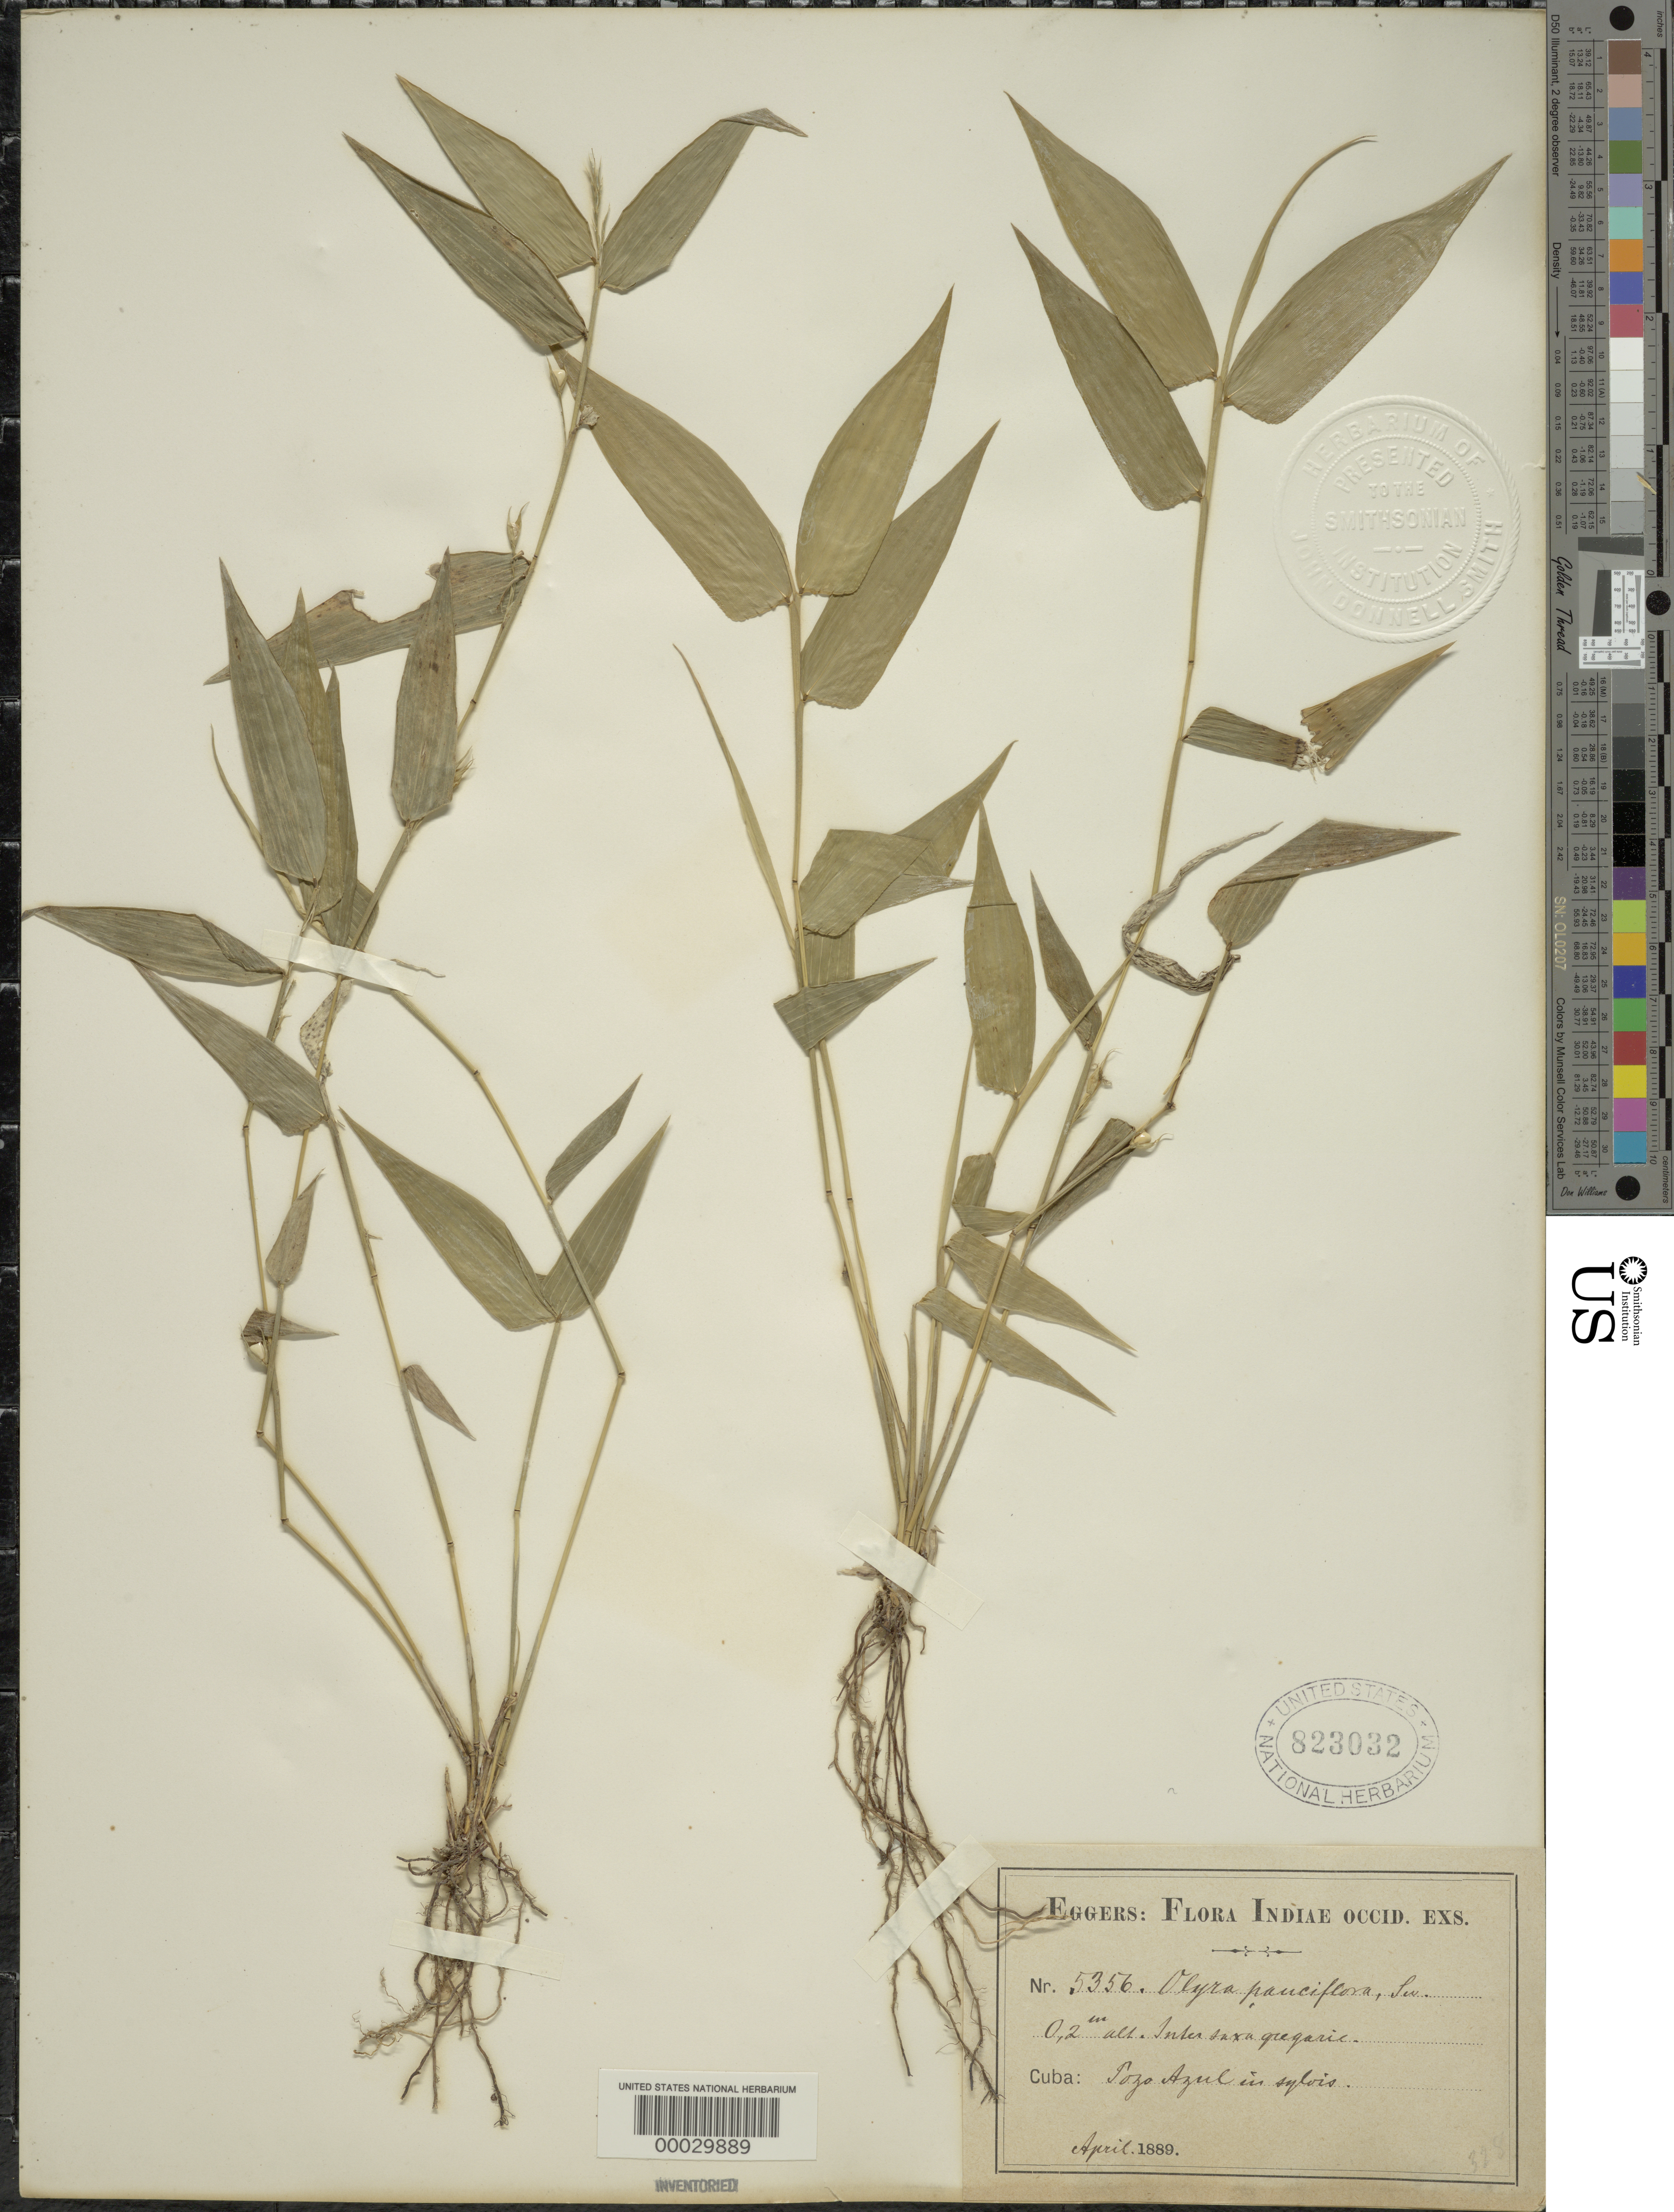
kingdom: Plantae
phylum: Tracheophyta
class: Liliopsida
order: Poales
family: Poaceae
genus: Lithachne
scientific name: Lithachne pauciflora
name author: (Sw.) P. Beauv.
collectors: H. F. A. von Eggers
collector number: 5356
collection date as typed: Apr 1889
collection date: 1889-04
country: Cuba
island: Greater Antilles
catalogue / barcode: US 823032